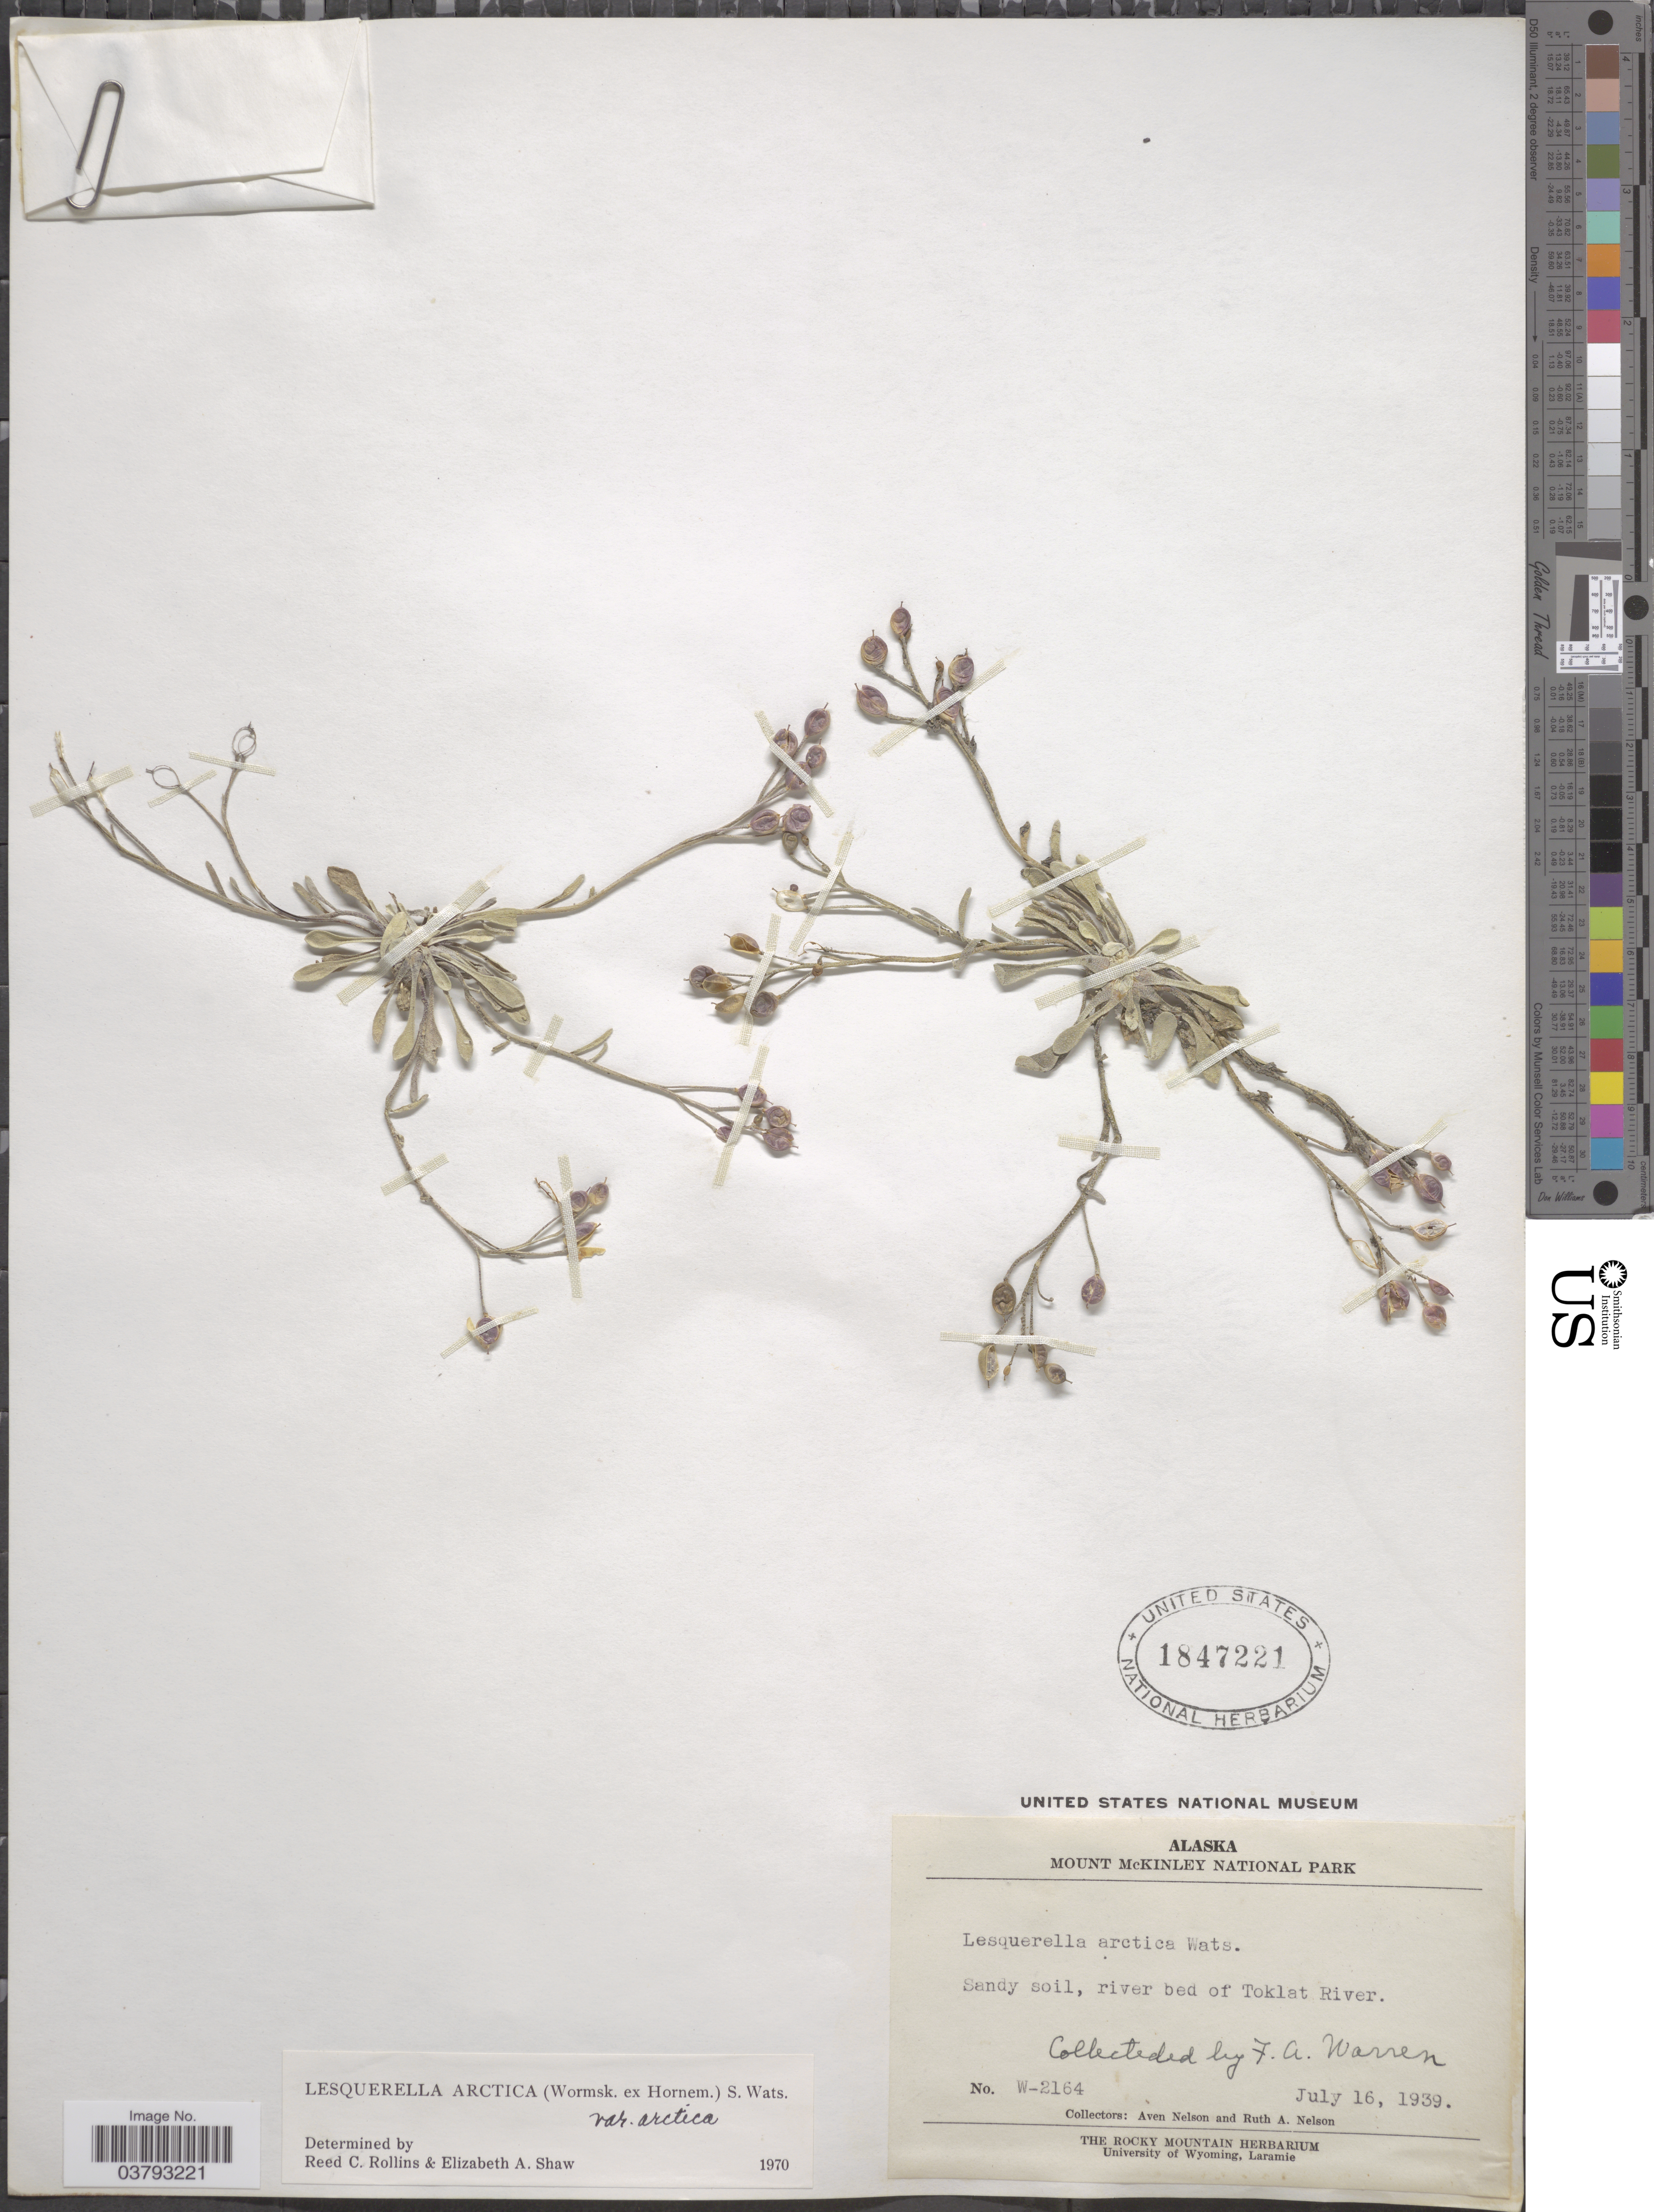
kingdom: Plantae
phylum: Tracheophyta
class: Magnoliopsida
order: Brassicales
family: Brassicaceae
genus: Lesquerella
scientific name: Lesquerella arctica var. arctica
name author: (Wormsk. ex Hornem.) S. Watson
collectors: F. Warren, A. Nelson & R. A. Nelson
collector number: W-2164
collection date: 1939-07-16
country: United States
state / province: Alaska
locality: Mount McKinley National Park. River bed of Toklat River.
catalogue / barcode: US 1847221